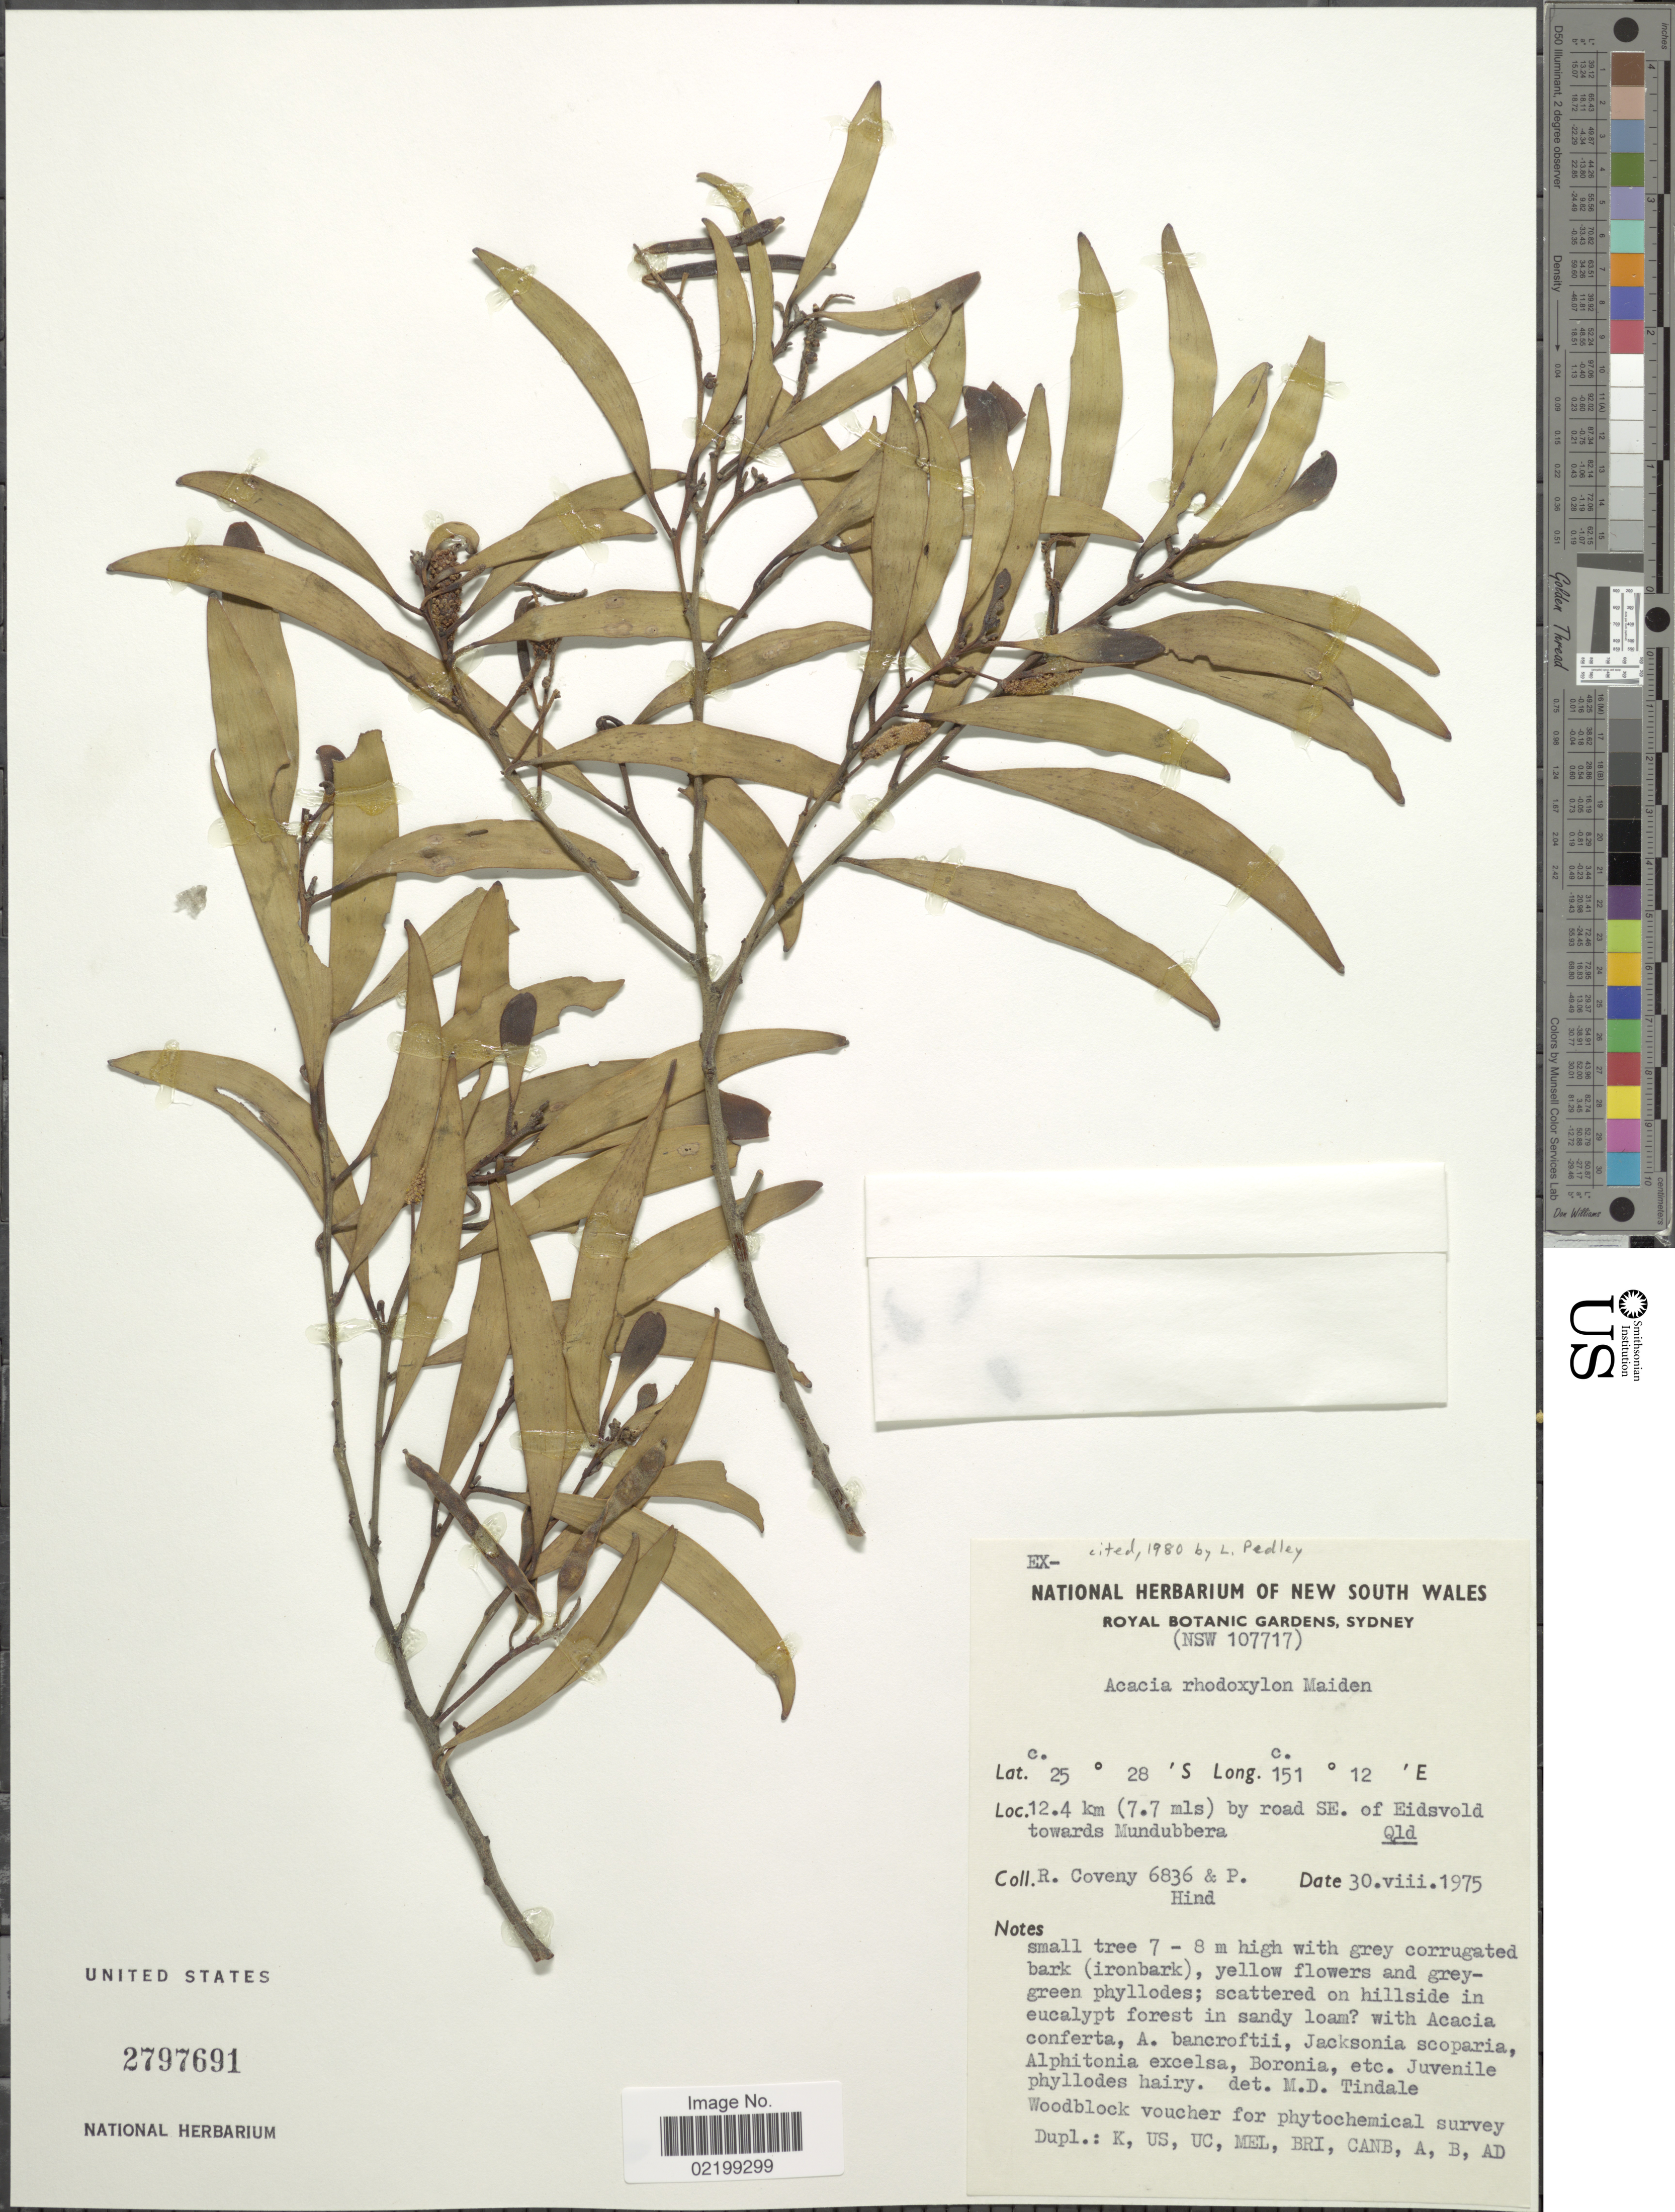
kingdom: Plantae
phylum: Tracheophyta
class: Magnoliopsida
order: Fabales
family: Fabaceae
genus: Acacia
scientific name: Acacia rhodoxylon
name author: Maiden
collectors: R. Coveny & P. Hind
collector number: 6836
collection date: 1975-08-30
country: Australia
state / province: Queensland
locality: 12.4 km (7.7 mls) by road SE. of Eidsvold towards Mundubbera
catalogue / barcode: US 2797691